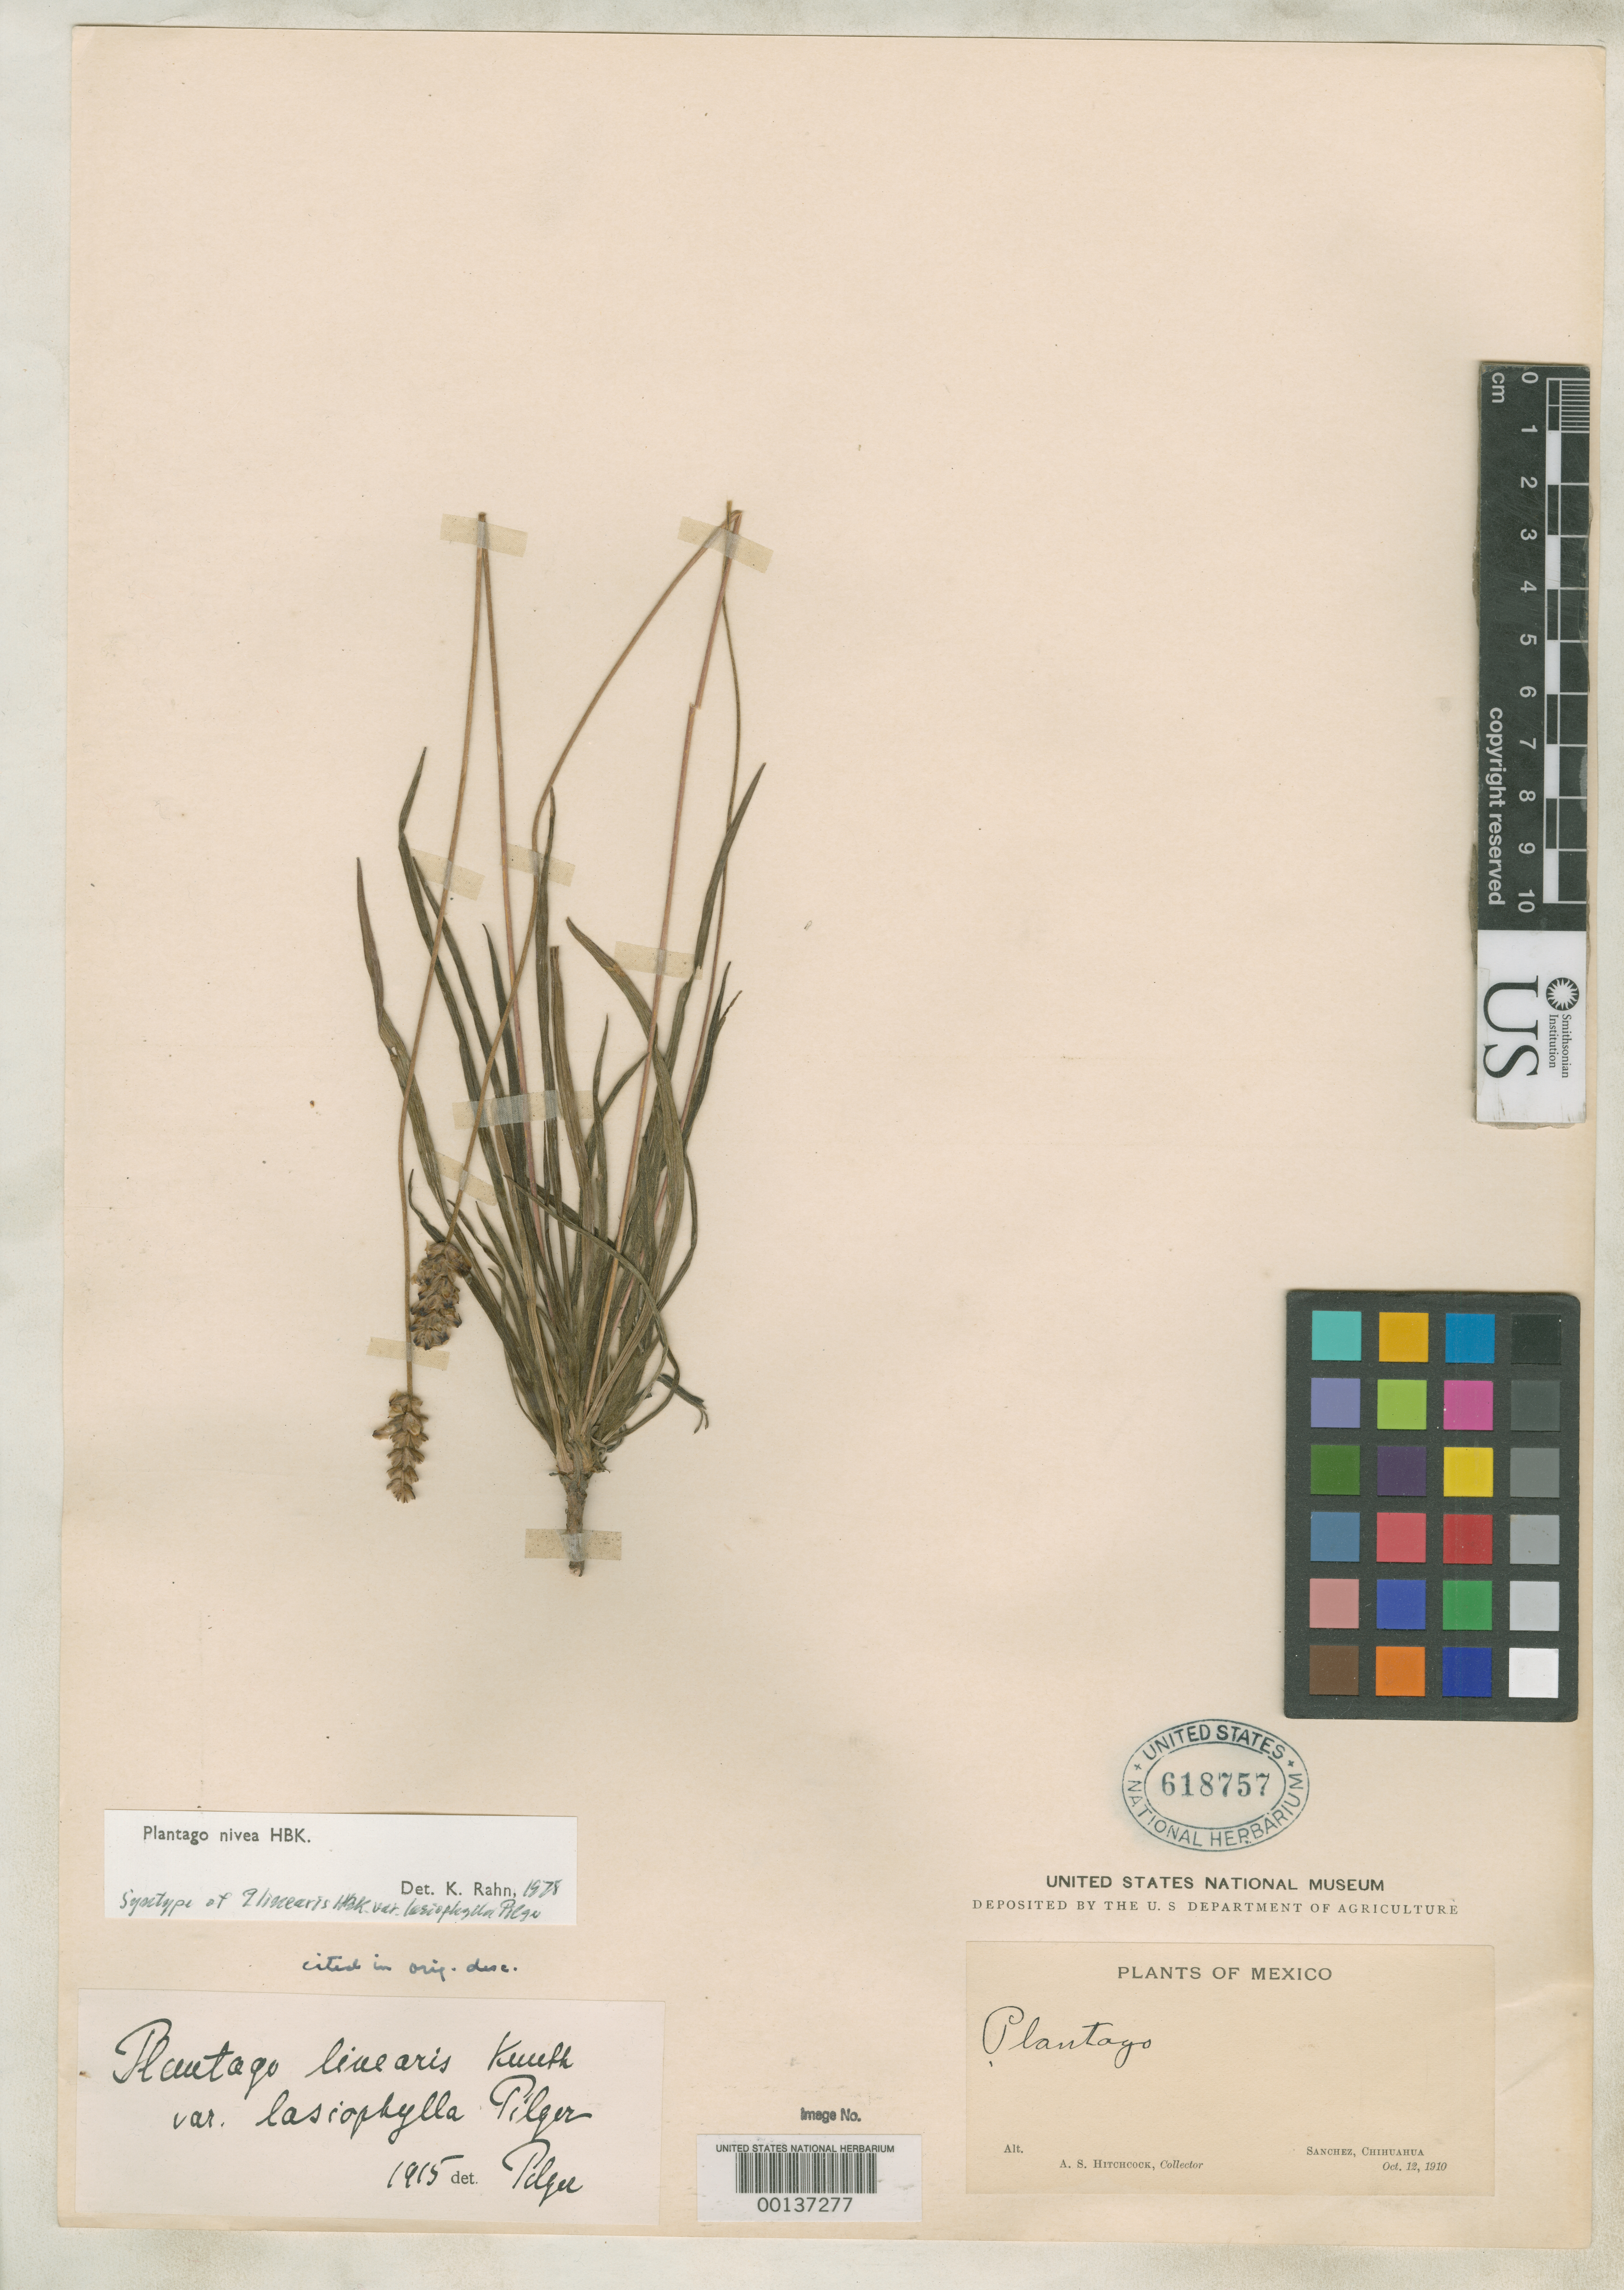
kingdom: Plantae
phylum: Tracheophyta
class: Magnoliopsida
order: Lamiales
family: Plantaginaceae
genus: Plantago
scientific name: Plantago linearis var. lasiophylla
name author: Pilg.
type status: Syntype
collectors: A. S. Hitchcock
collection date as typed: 12 Oct 1910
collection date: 1910-10-12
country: Mexico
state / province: Chihuahua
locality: Sanchez.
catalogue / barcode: US 618757